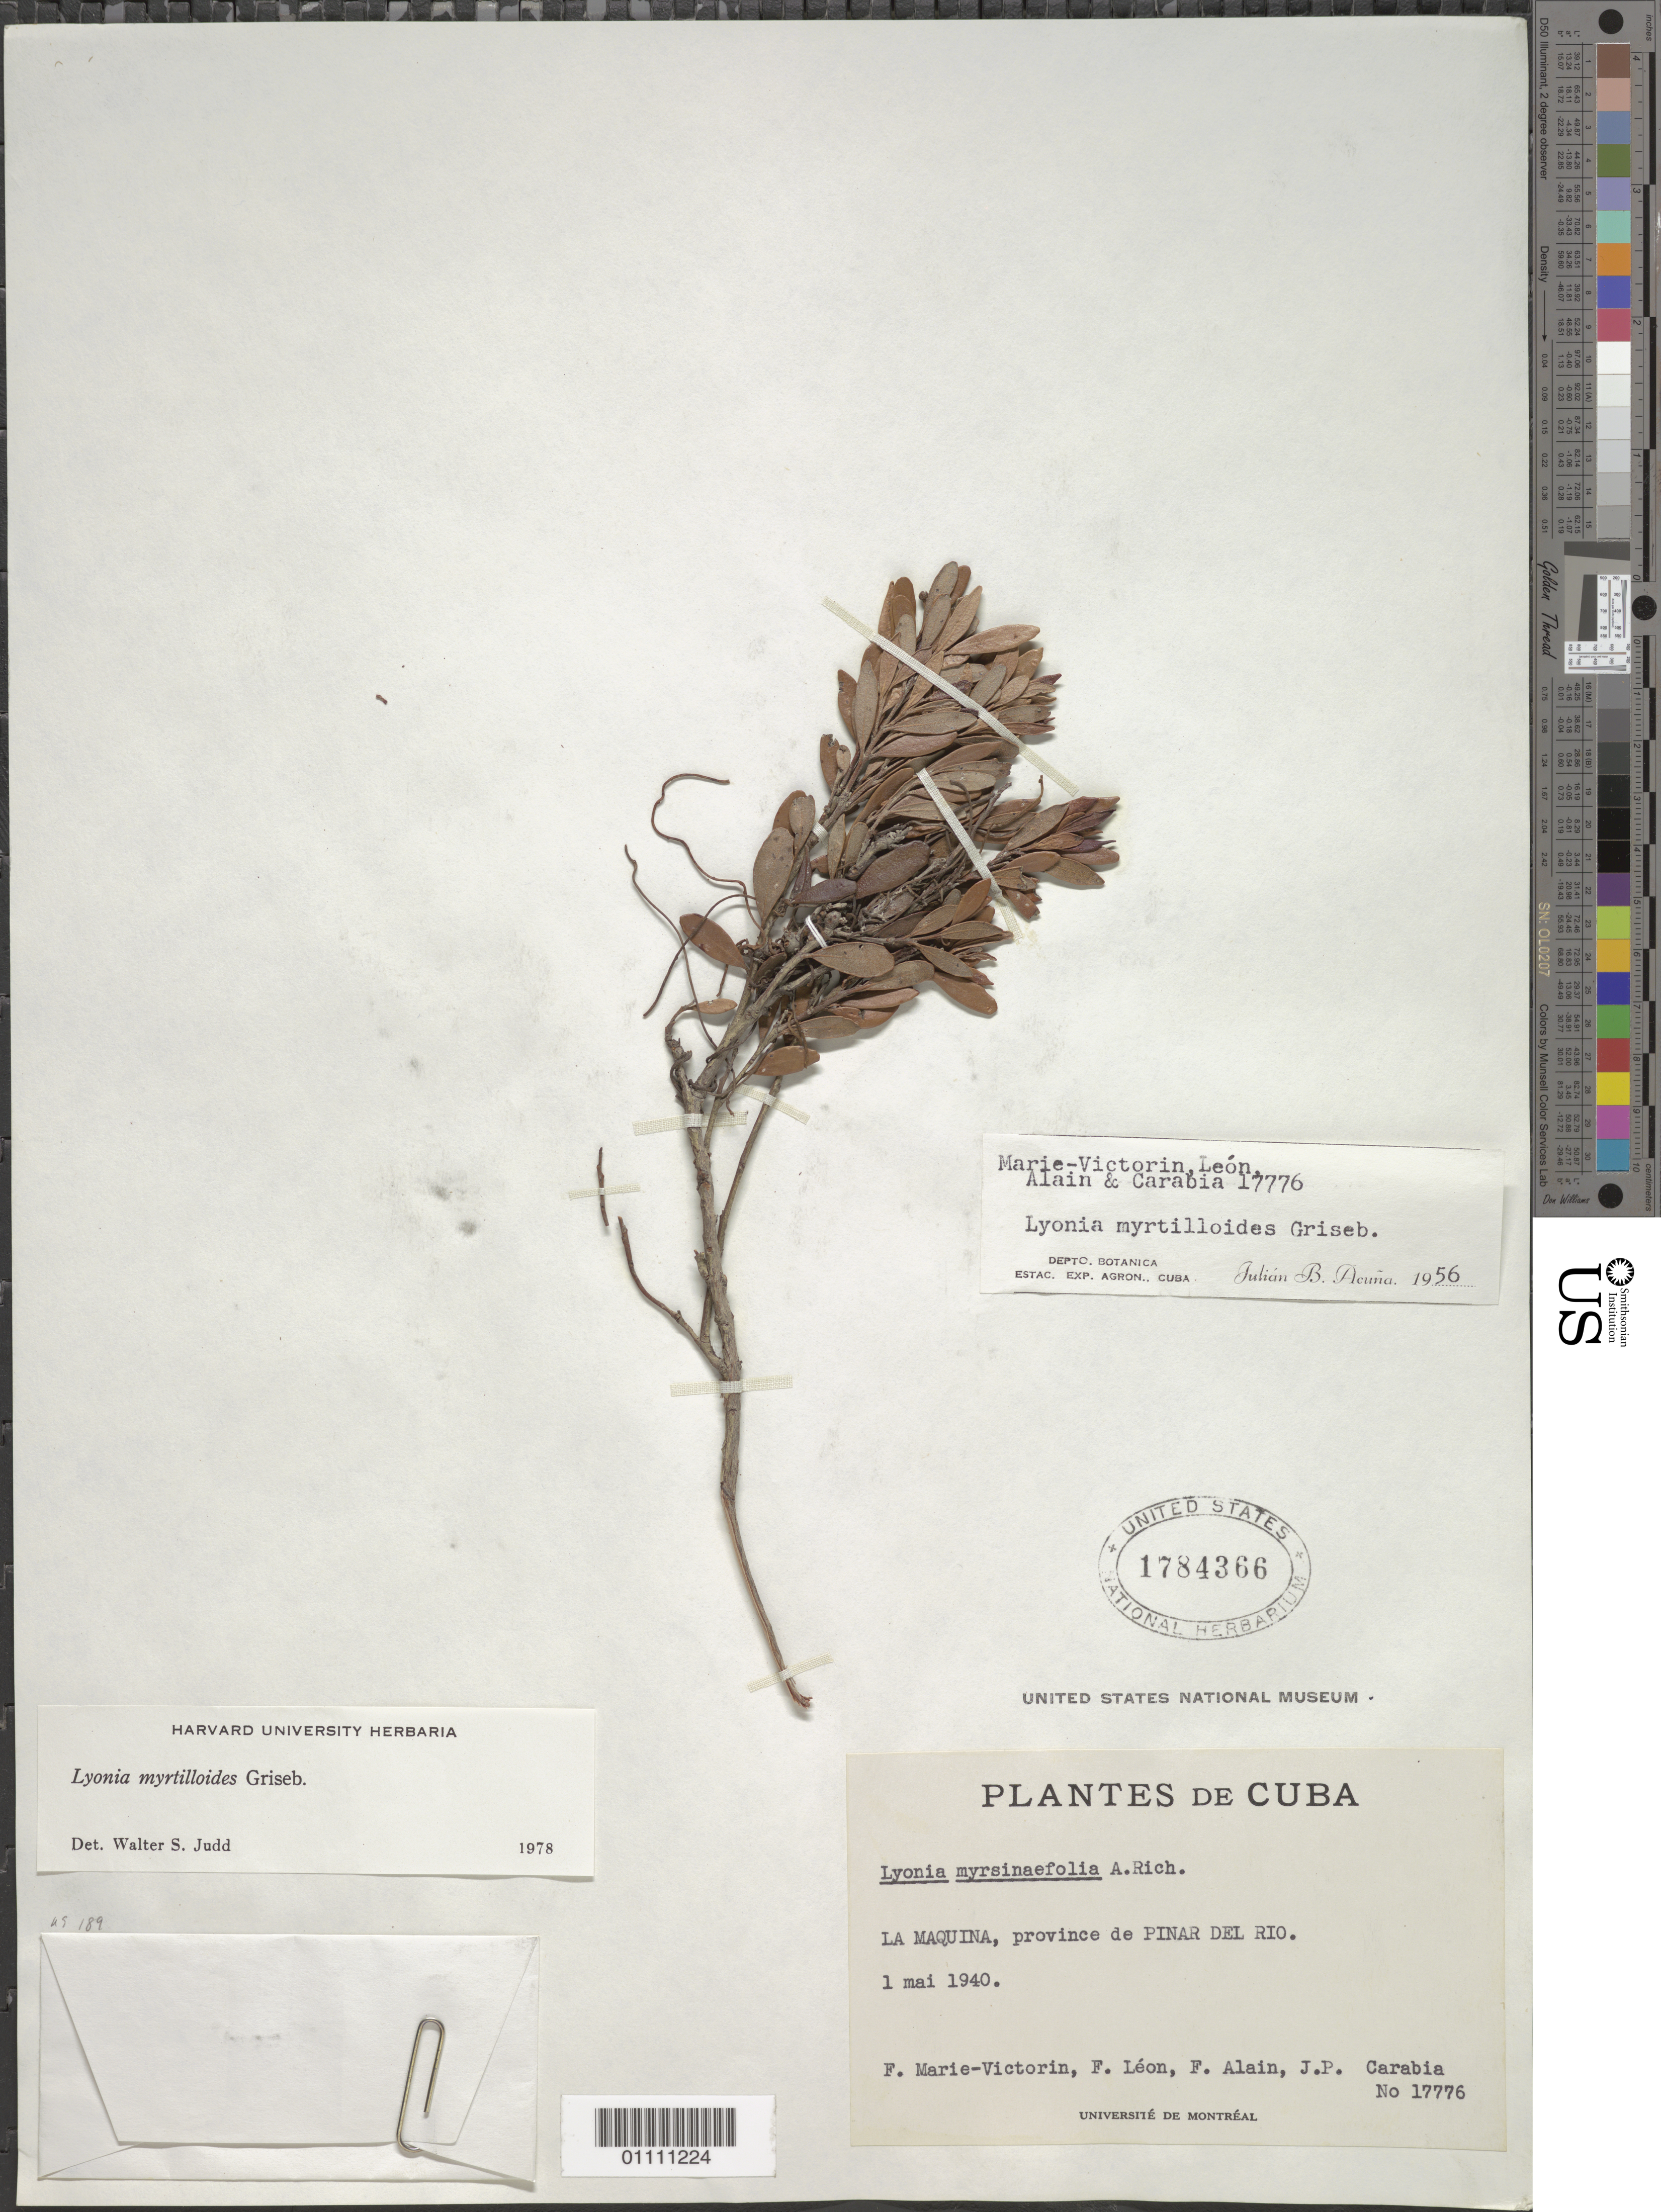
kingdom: Plantae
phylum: Tracheophyta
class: Magnoliopsida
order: Ericales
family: Ericaceae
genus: Lyonia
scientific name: Lyonia myrtilloides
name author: Griseb.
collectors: Fr. Marie-Victorin, Bro. León, A. H. Liogier & J. Carabia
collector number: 17776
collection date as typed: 01 May 1940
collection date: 1940-05-01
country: Cuba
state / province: Pinar del Rio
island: Cuba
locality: La Maquina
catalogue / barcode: US 1784366